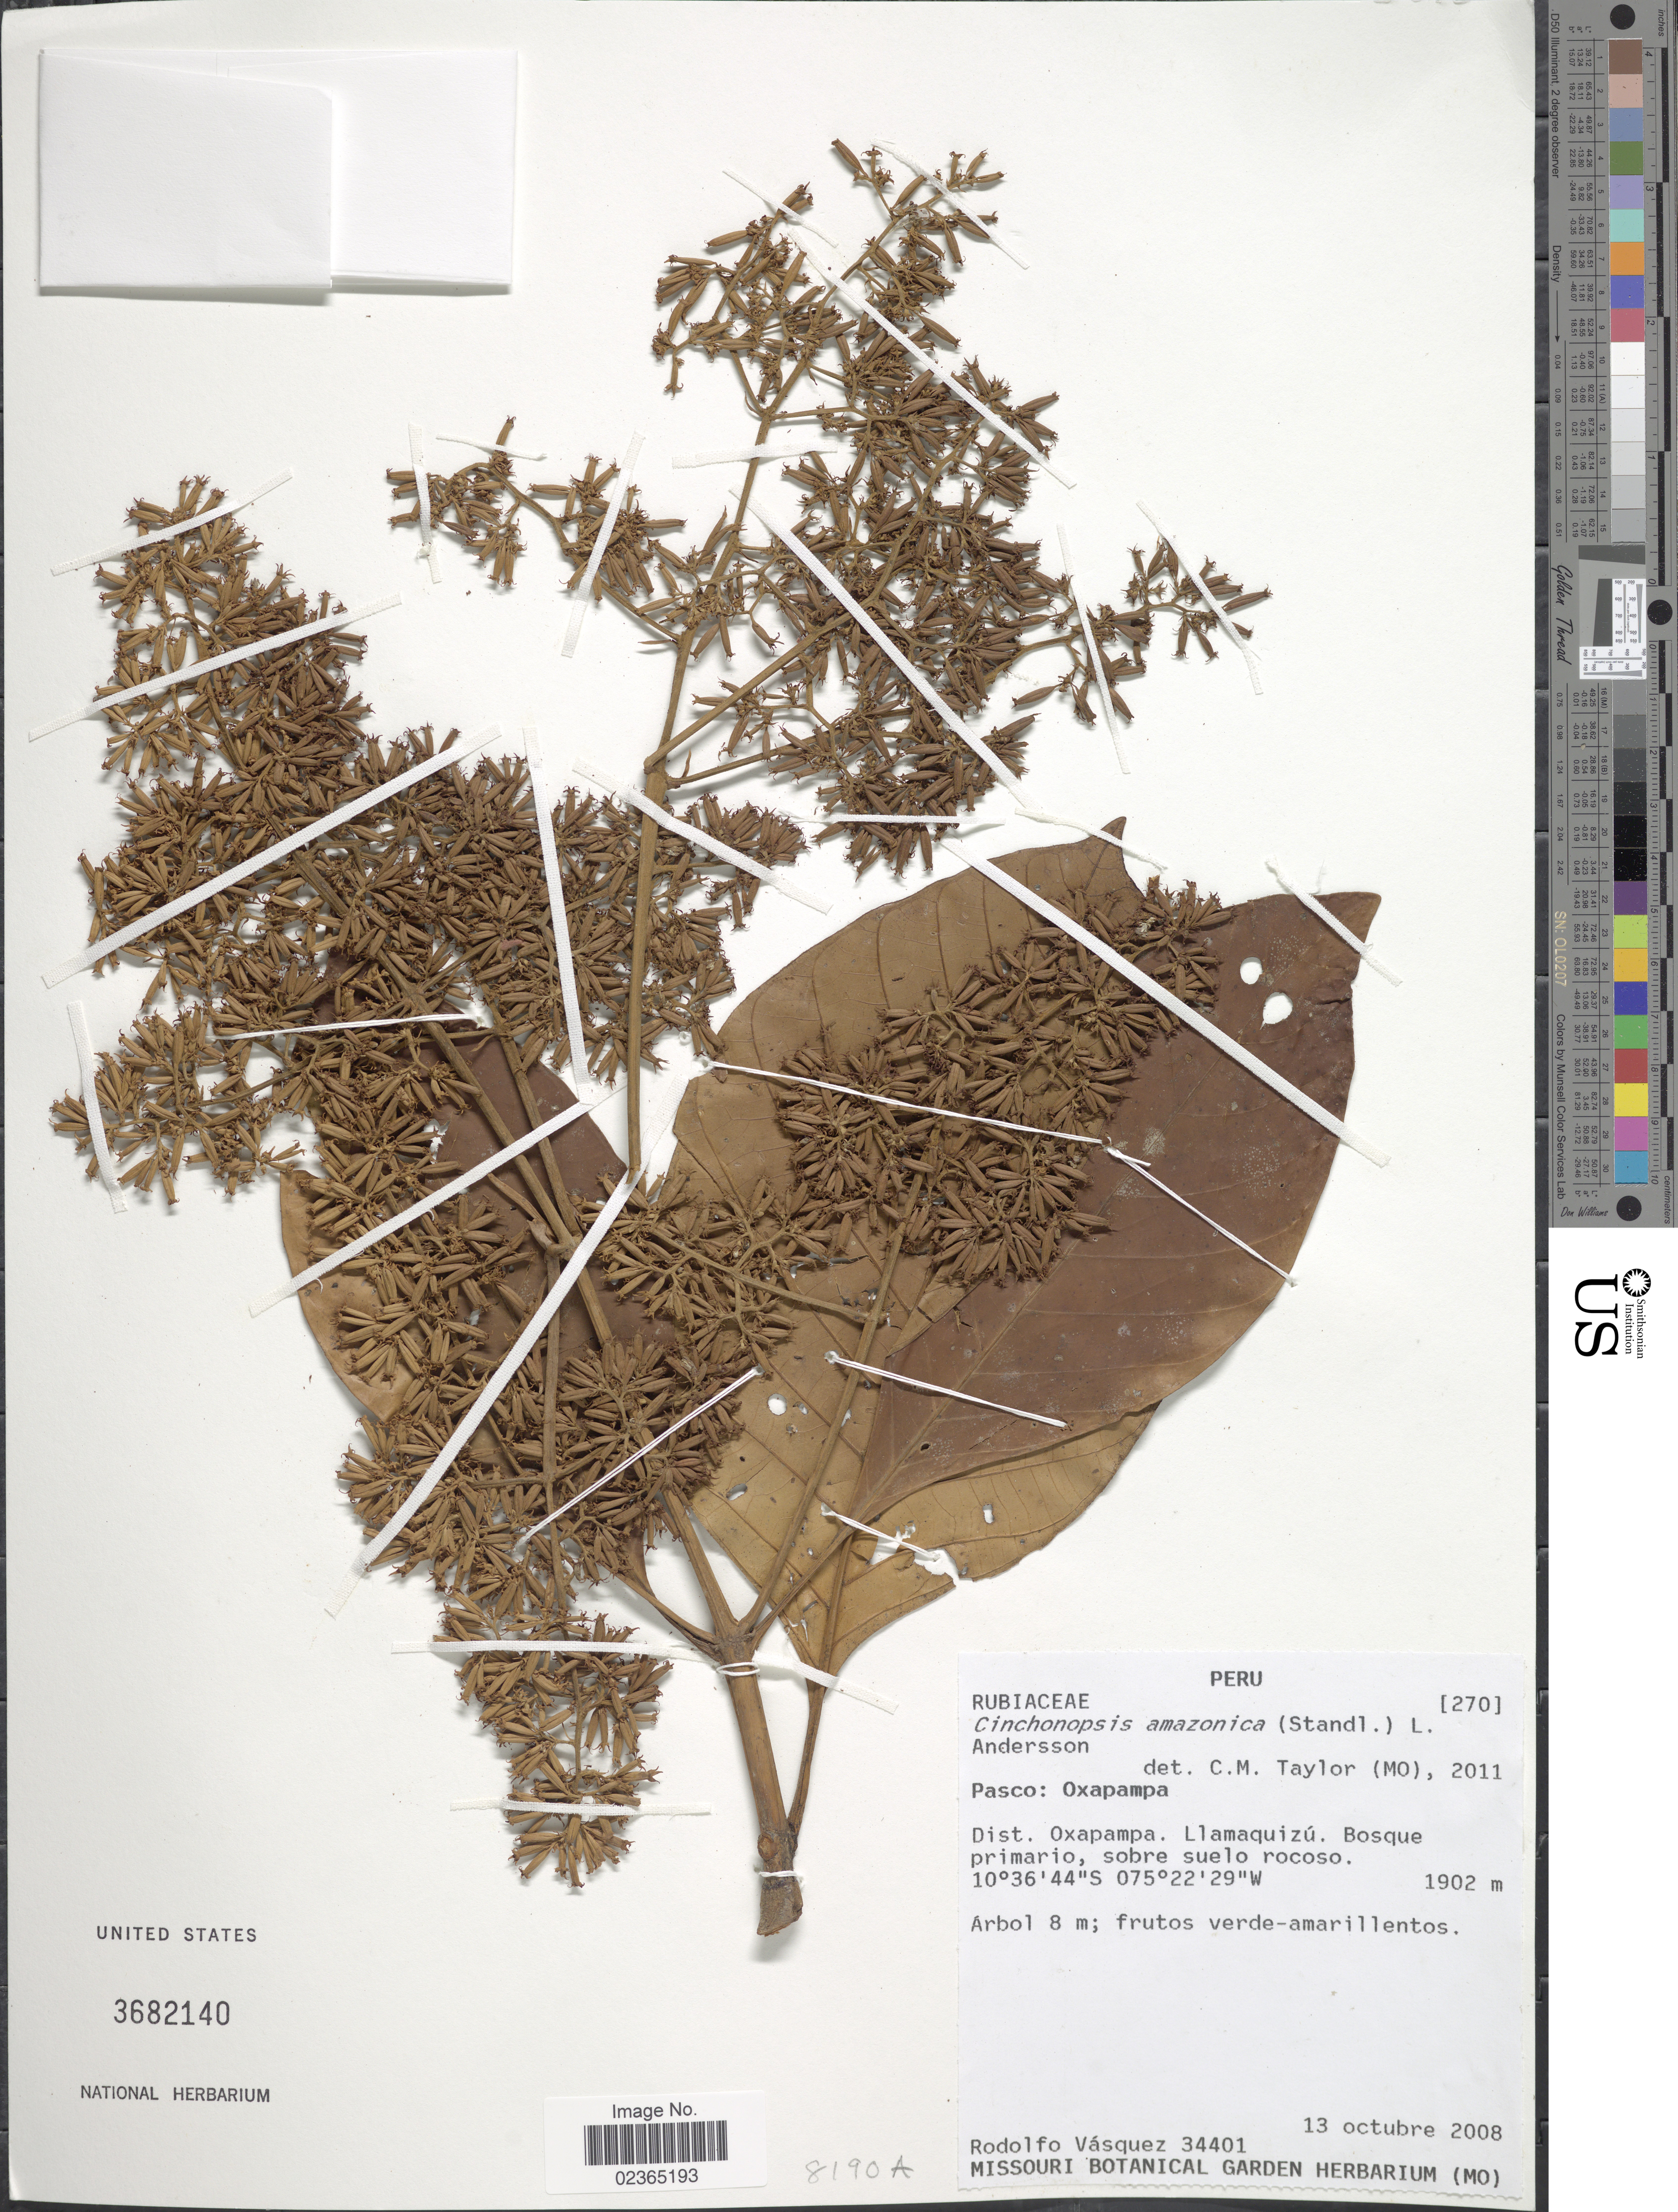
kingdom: Plantae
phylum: Tracheophyta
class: Magnoliopsida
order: Gentianales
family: Rubiaceae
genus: Cinchona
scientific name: Cinchona amazonica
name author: Standl.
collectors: R. Vásquez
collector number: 34401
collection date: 2008-10-13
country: Peru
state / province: Pasco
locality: Oxapampa. Llamaquizu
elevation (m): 1902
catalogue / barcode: US 3682140